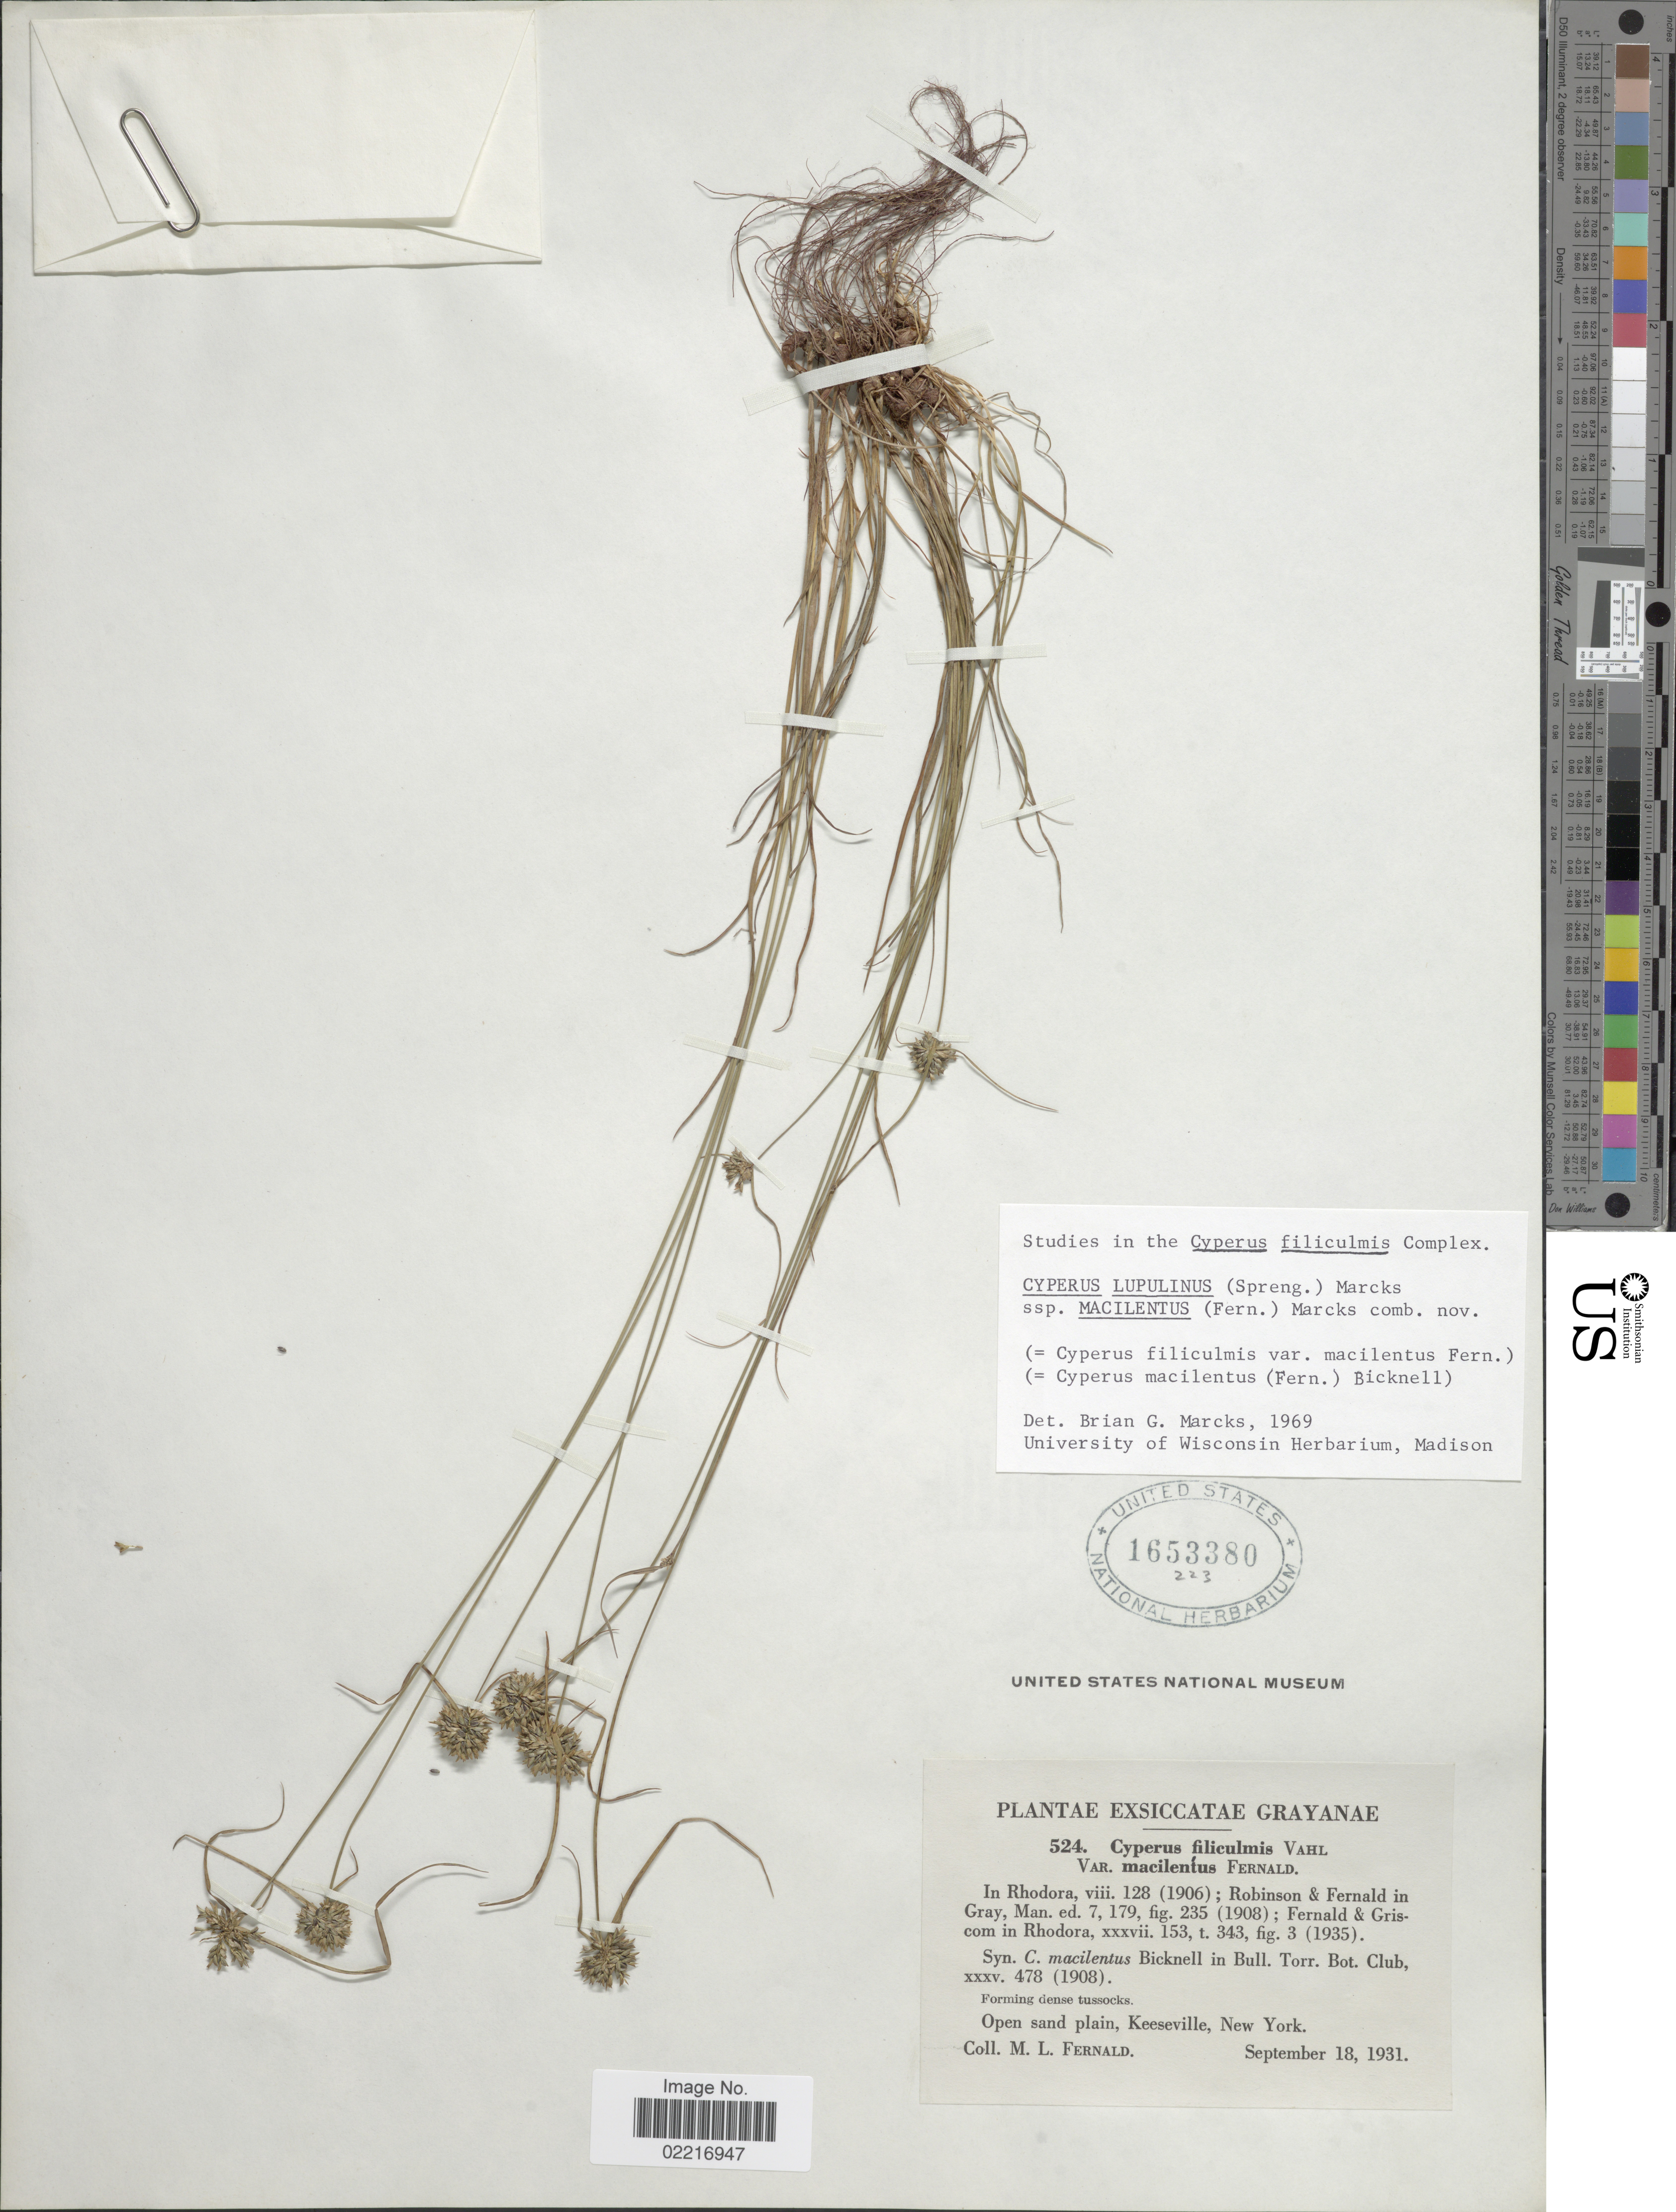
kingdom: Plantae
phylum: Tracheophyta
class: Liliopsida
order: Poales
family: Cyperaceae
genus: Cyperus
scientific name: Cyperus lupulinus subsp. macilentus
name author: (Fernald) Marcks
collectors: M. L. Fernald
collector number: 524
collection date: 1931-09-18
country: United States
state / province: New York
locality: Grayanae, Keeseville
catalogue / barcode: US 1653380